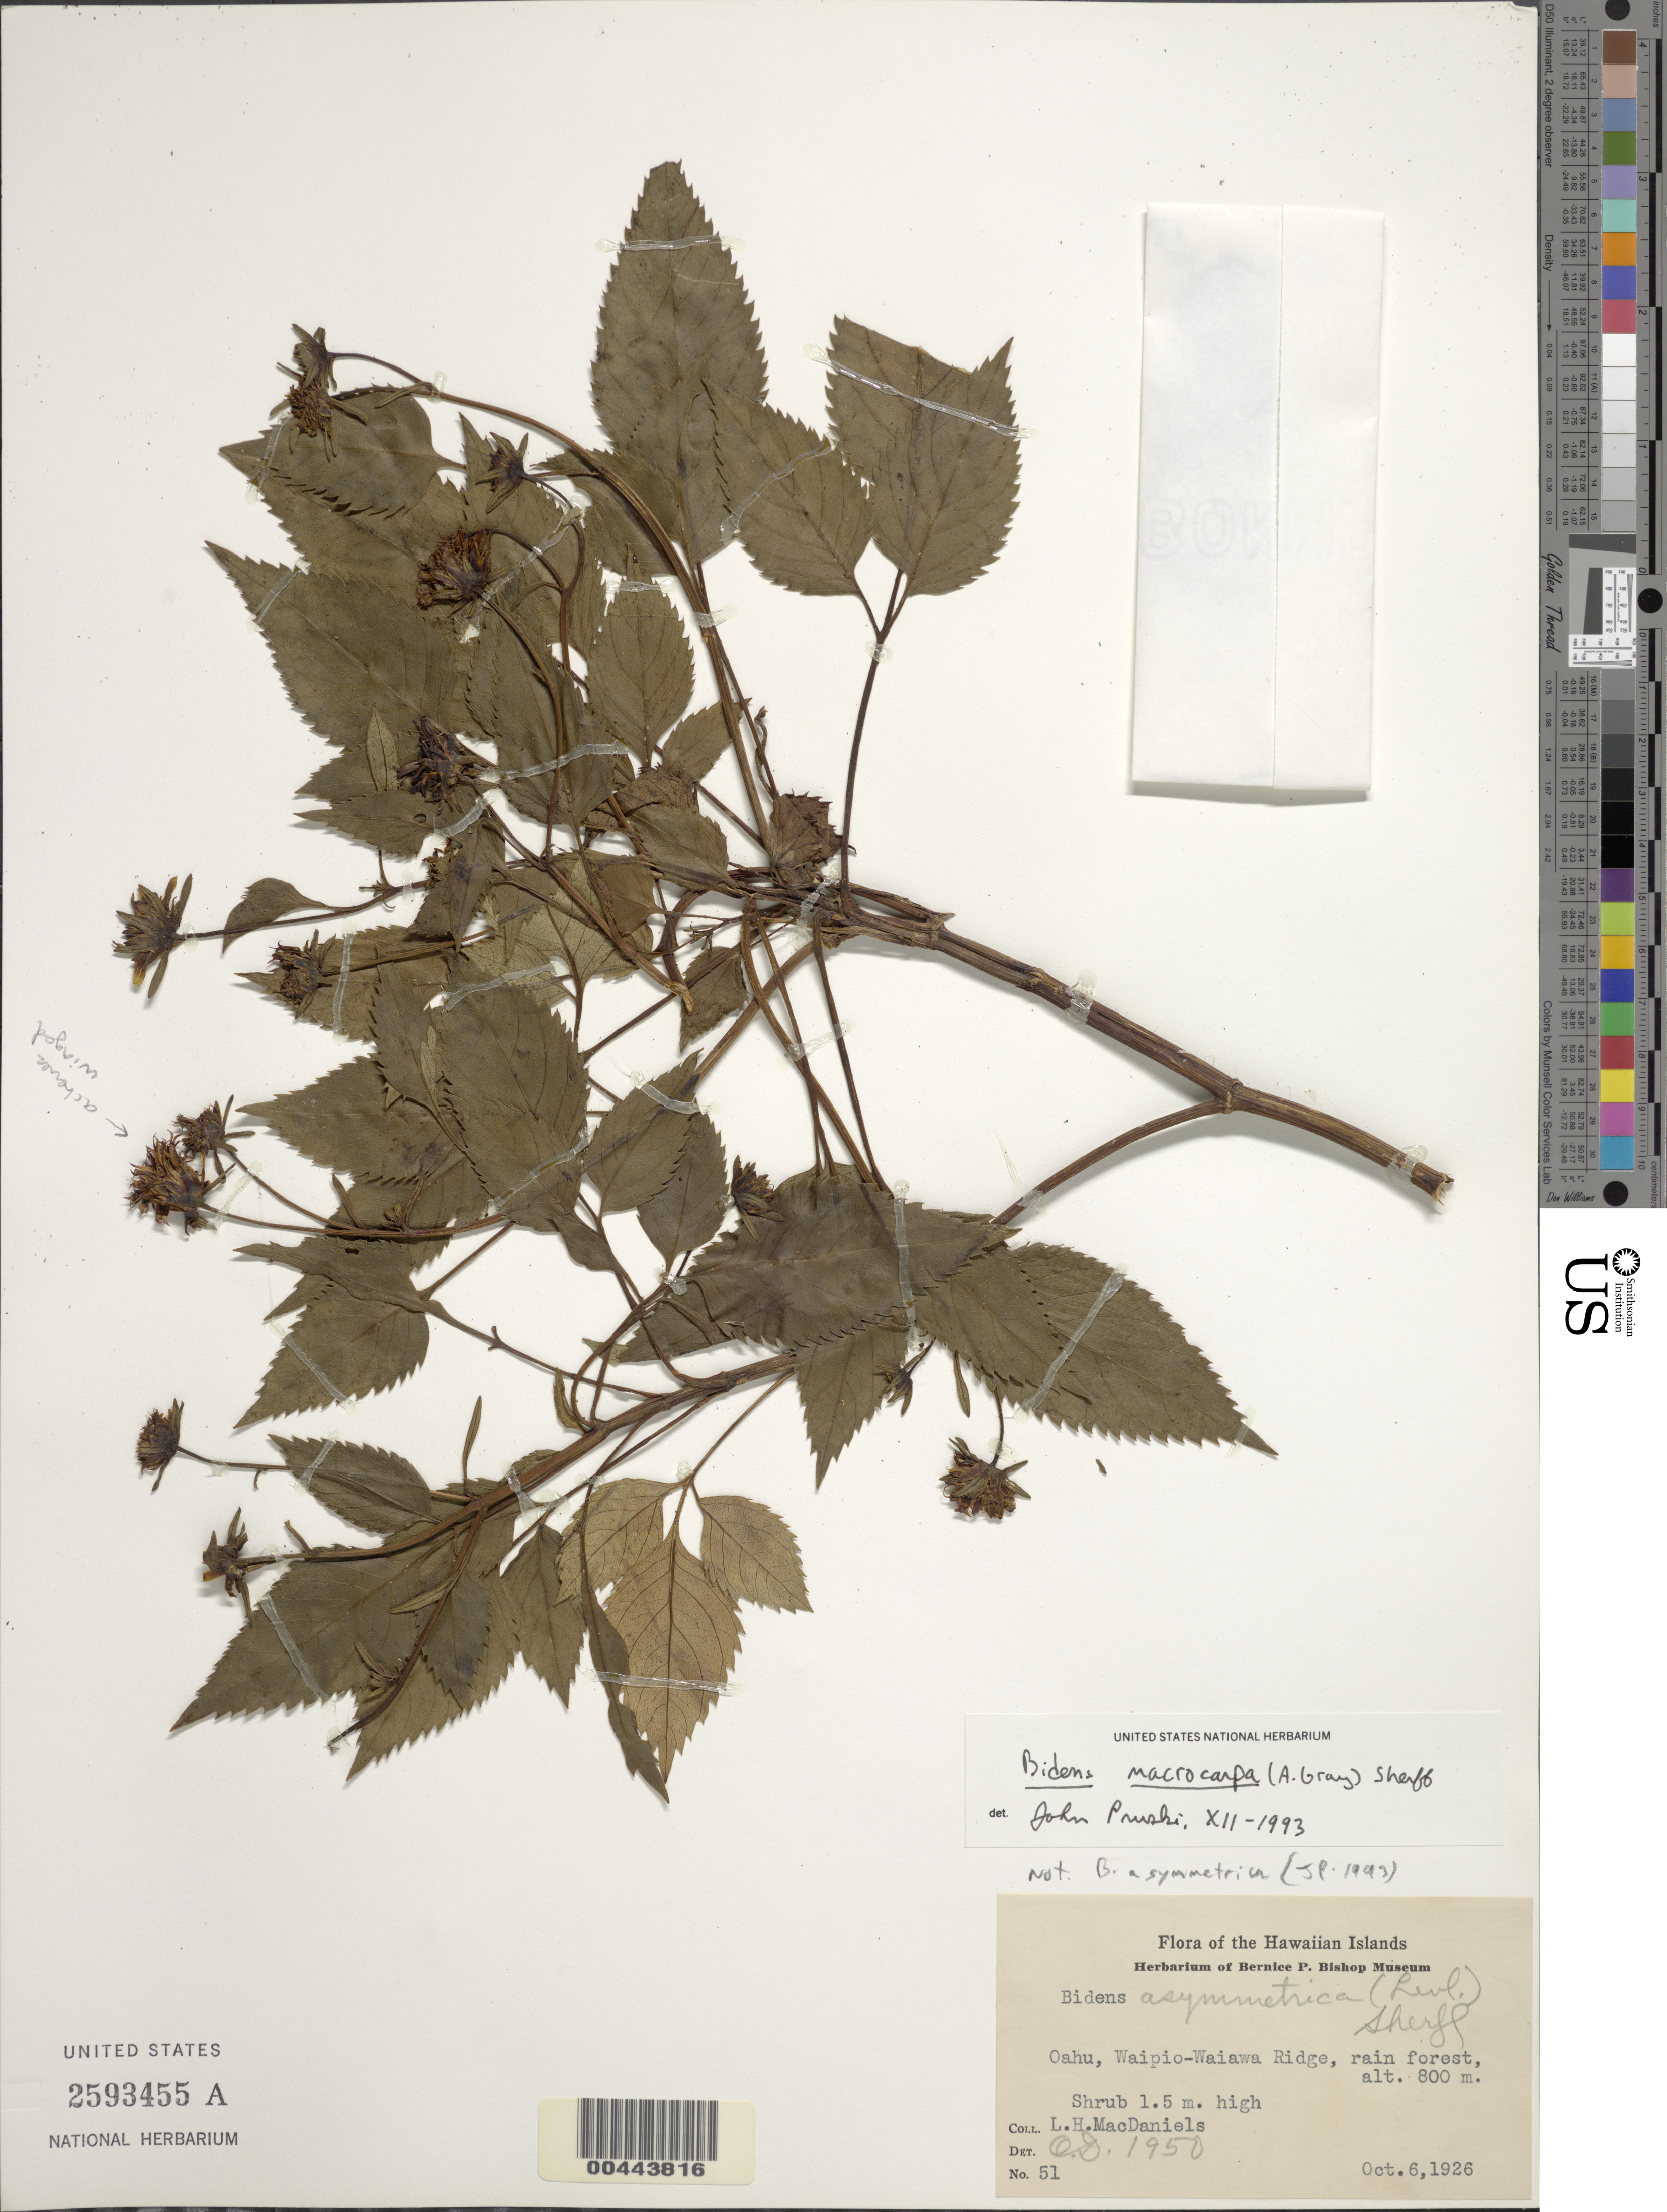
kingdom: Plantae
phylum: Tracheophyta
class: Magnoliopsida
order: Asterales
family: Asteraceae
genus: Bidens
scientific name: Bidens macrocarpa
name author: (A. Gray) Sherff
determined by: Pruski, J. F.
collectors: L. MacDaniels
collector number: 51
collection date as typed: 6 Oct 1926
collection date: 1926-10-06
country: United States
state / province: Hawaii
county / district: Honolulu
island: Oahu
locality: Waipio-Waiawa Ridge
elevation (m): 800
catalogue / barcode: US 2593455A